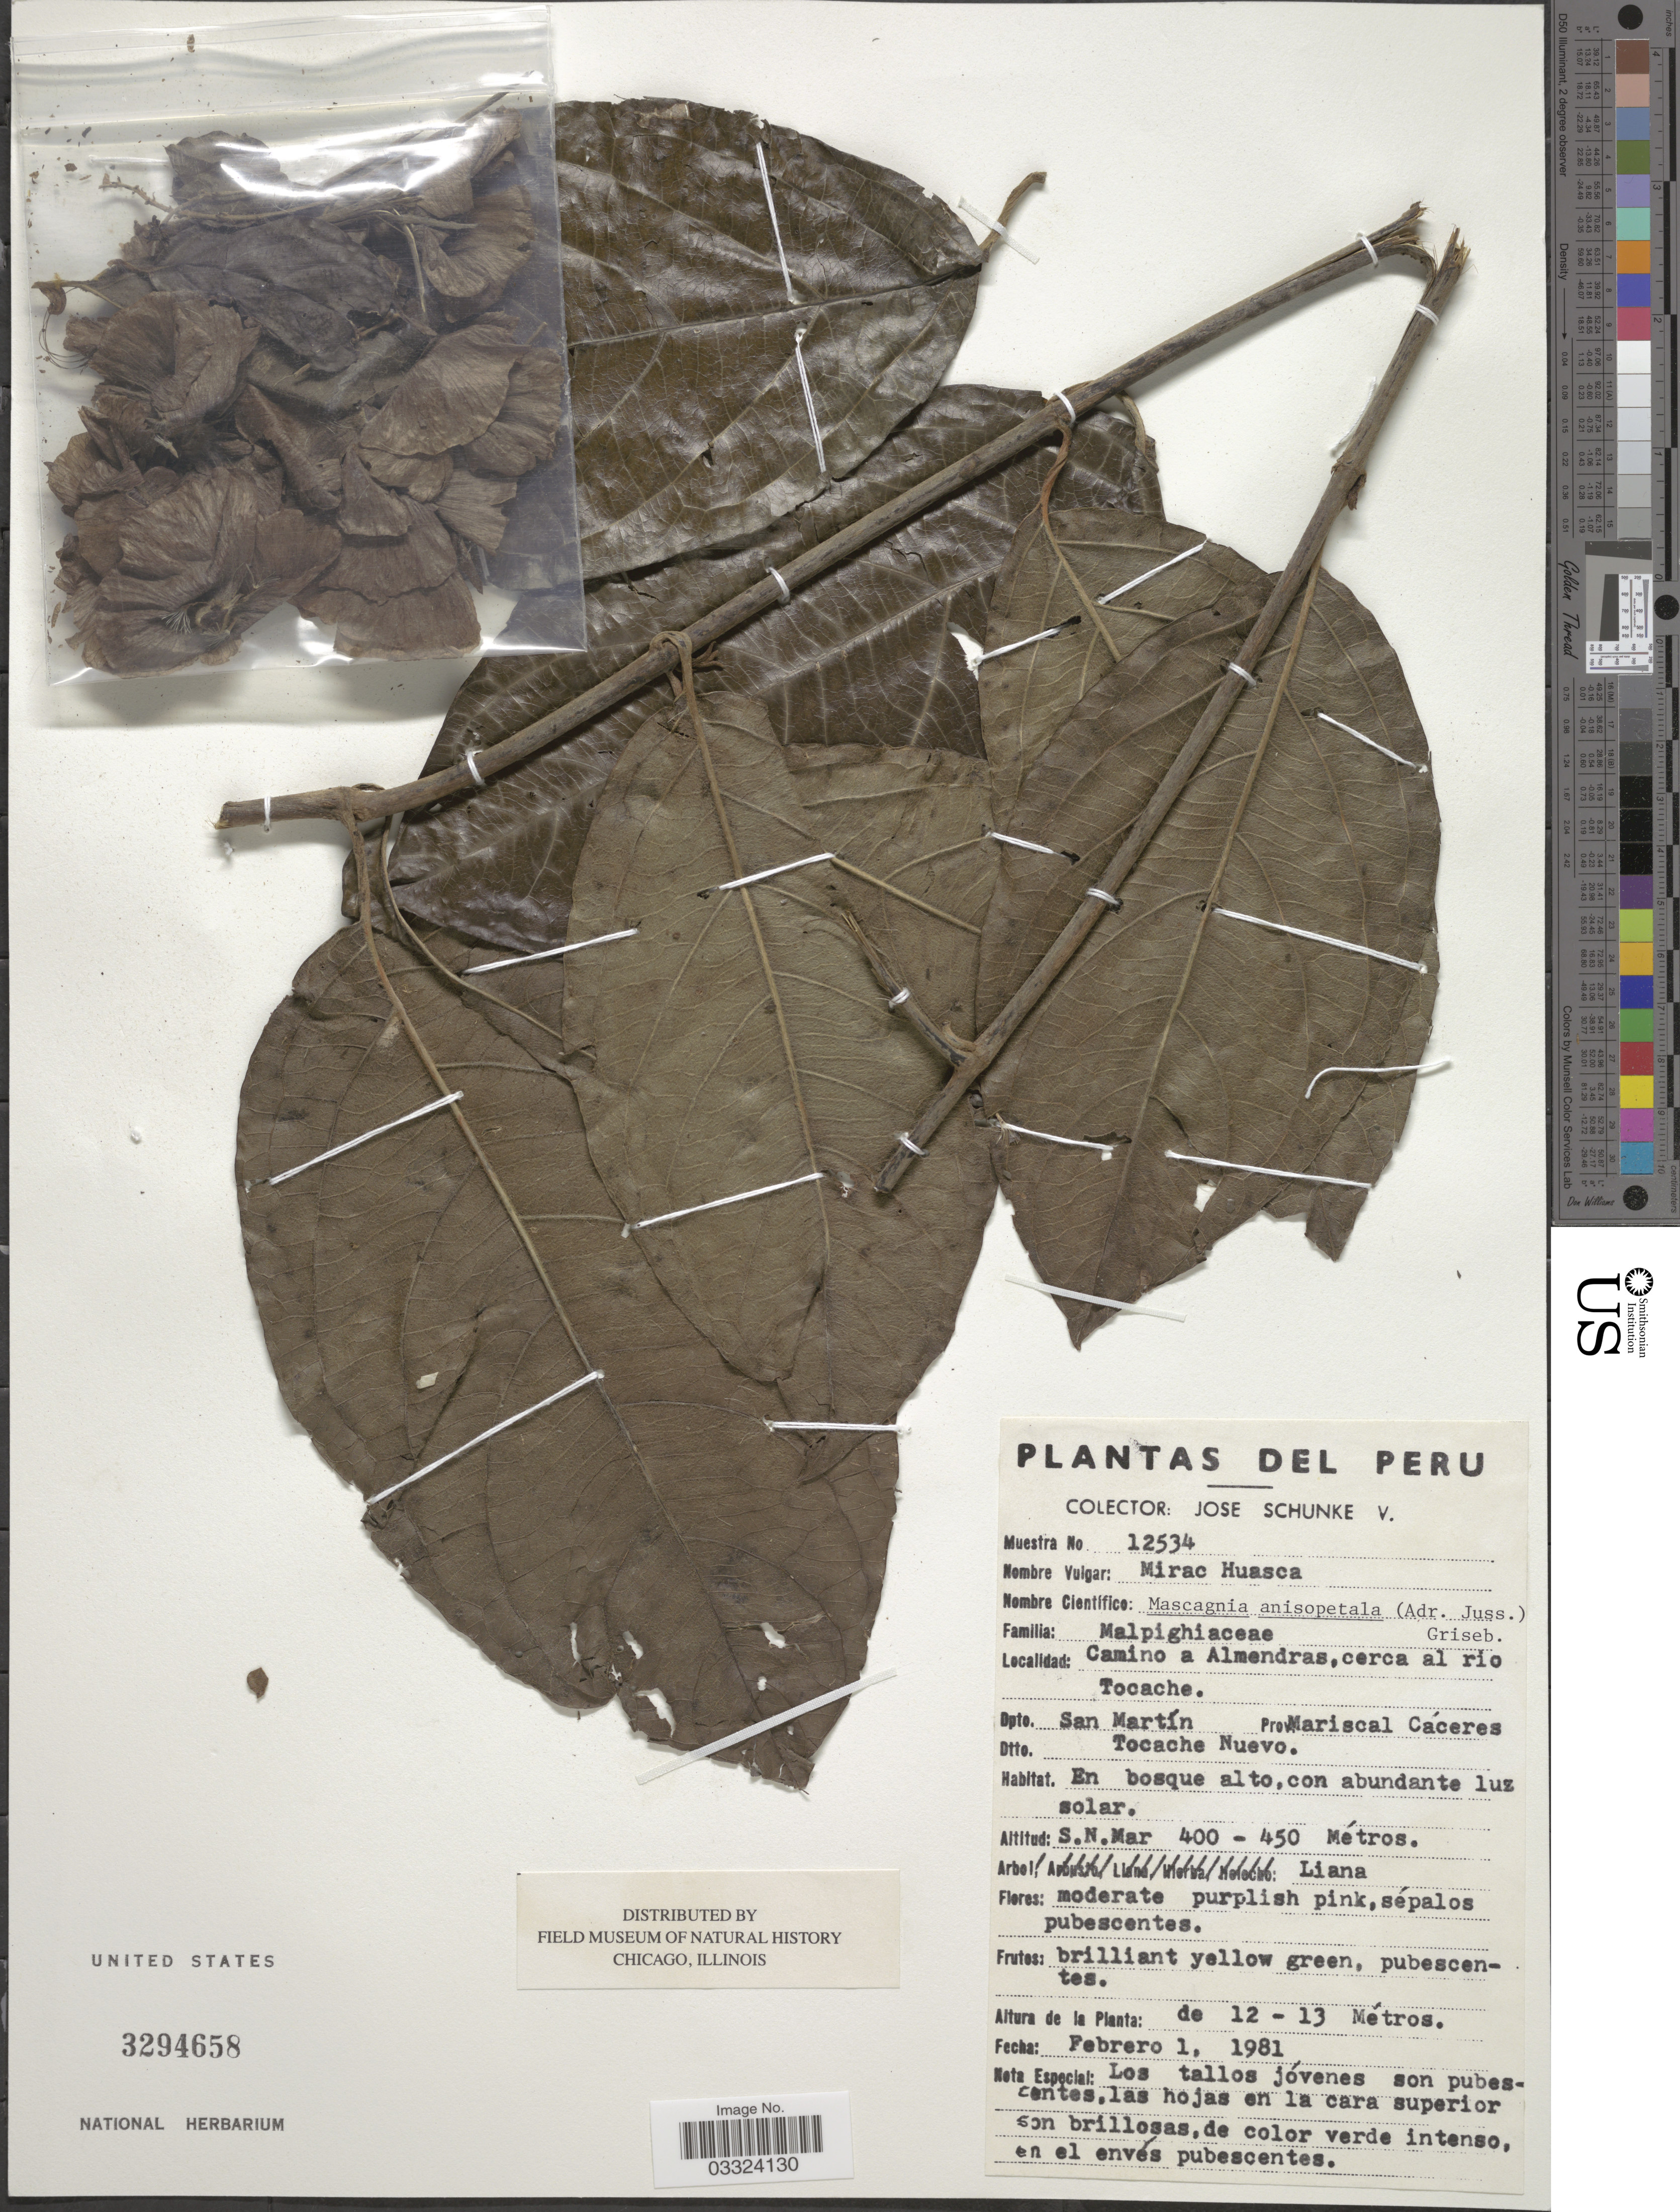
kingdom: Plantae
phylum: Tracheophyta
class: Magnoliopsida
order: Malpighiales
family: Malpighiaceae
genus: Alicia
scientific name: Alicia anisopetala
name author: (A. Juss.) W.R. Anderson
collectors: J. Schunke Vigo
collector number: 12534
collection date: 1981-02-01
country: Peru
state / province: San Martín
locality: Camino a Almendras, cerca al rio Tocache. Dpto. San Martín. Prov. Mariscal Cáceres. Dtto. Tocache Nuevo.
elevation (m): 400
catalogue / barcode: US 3294658